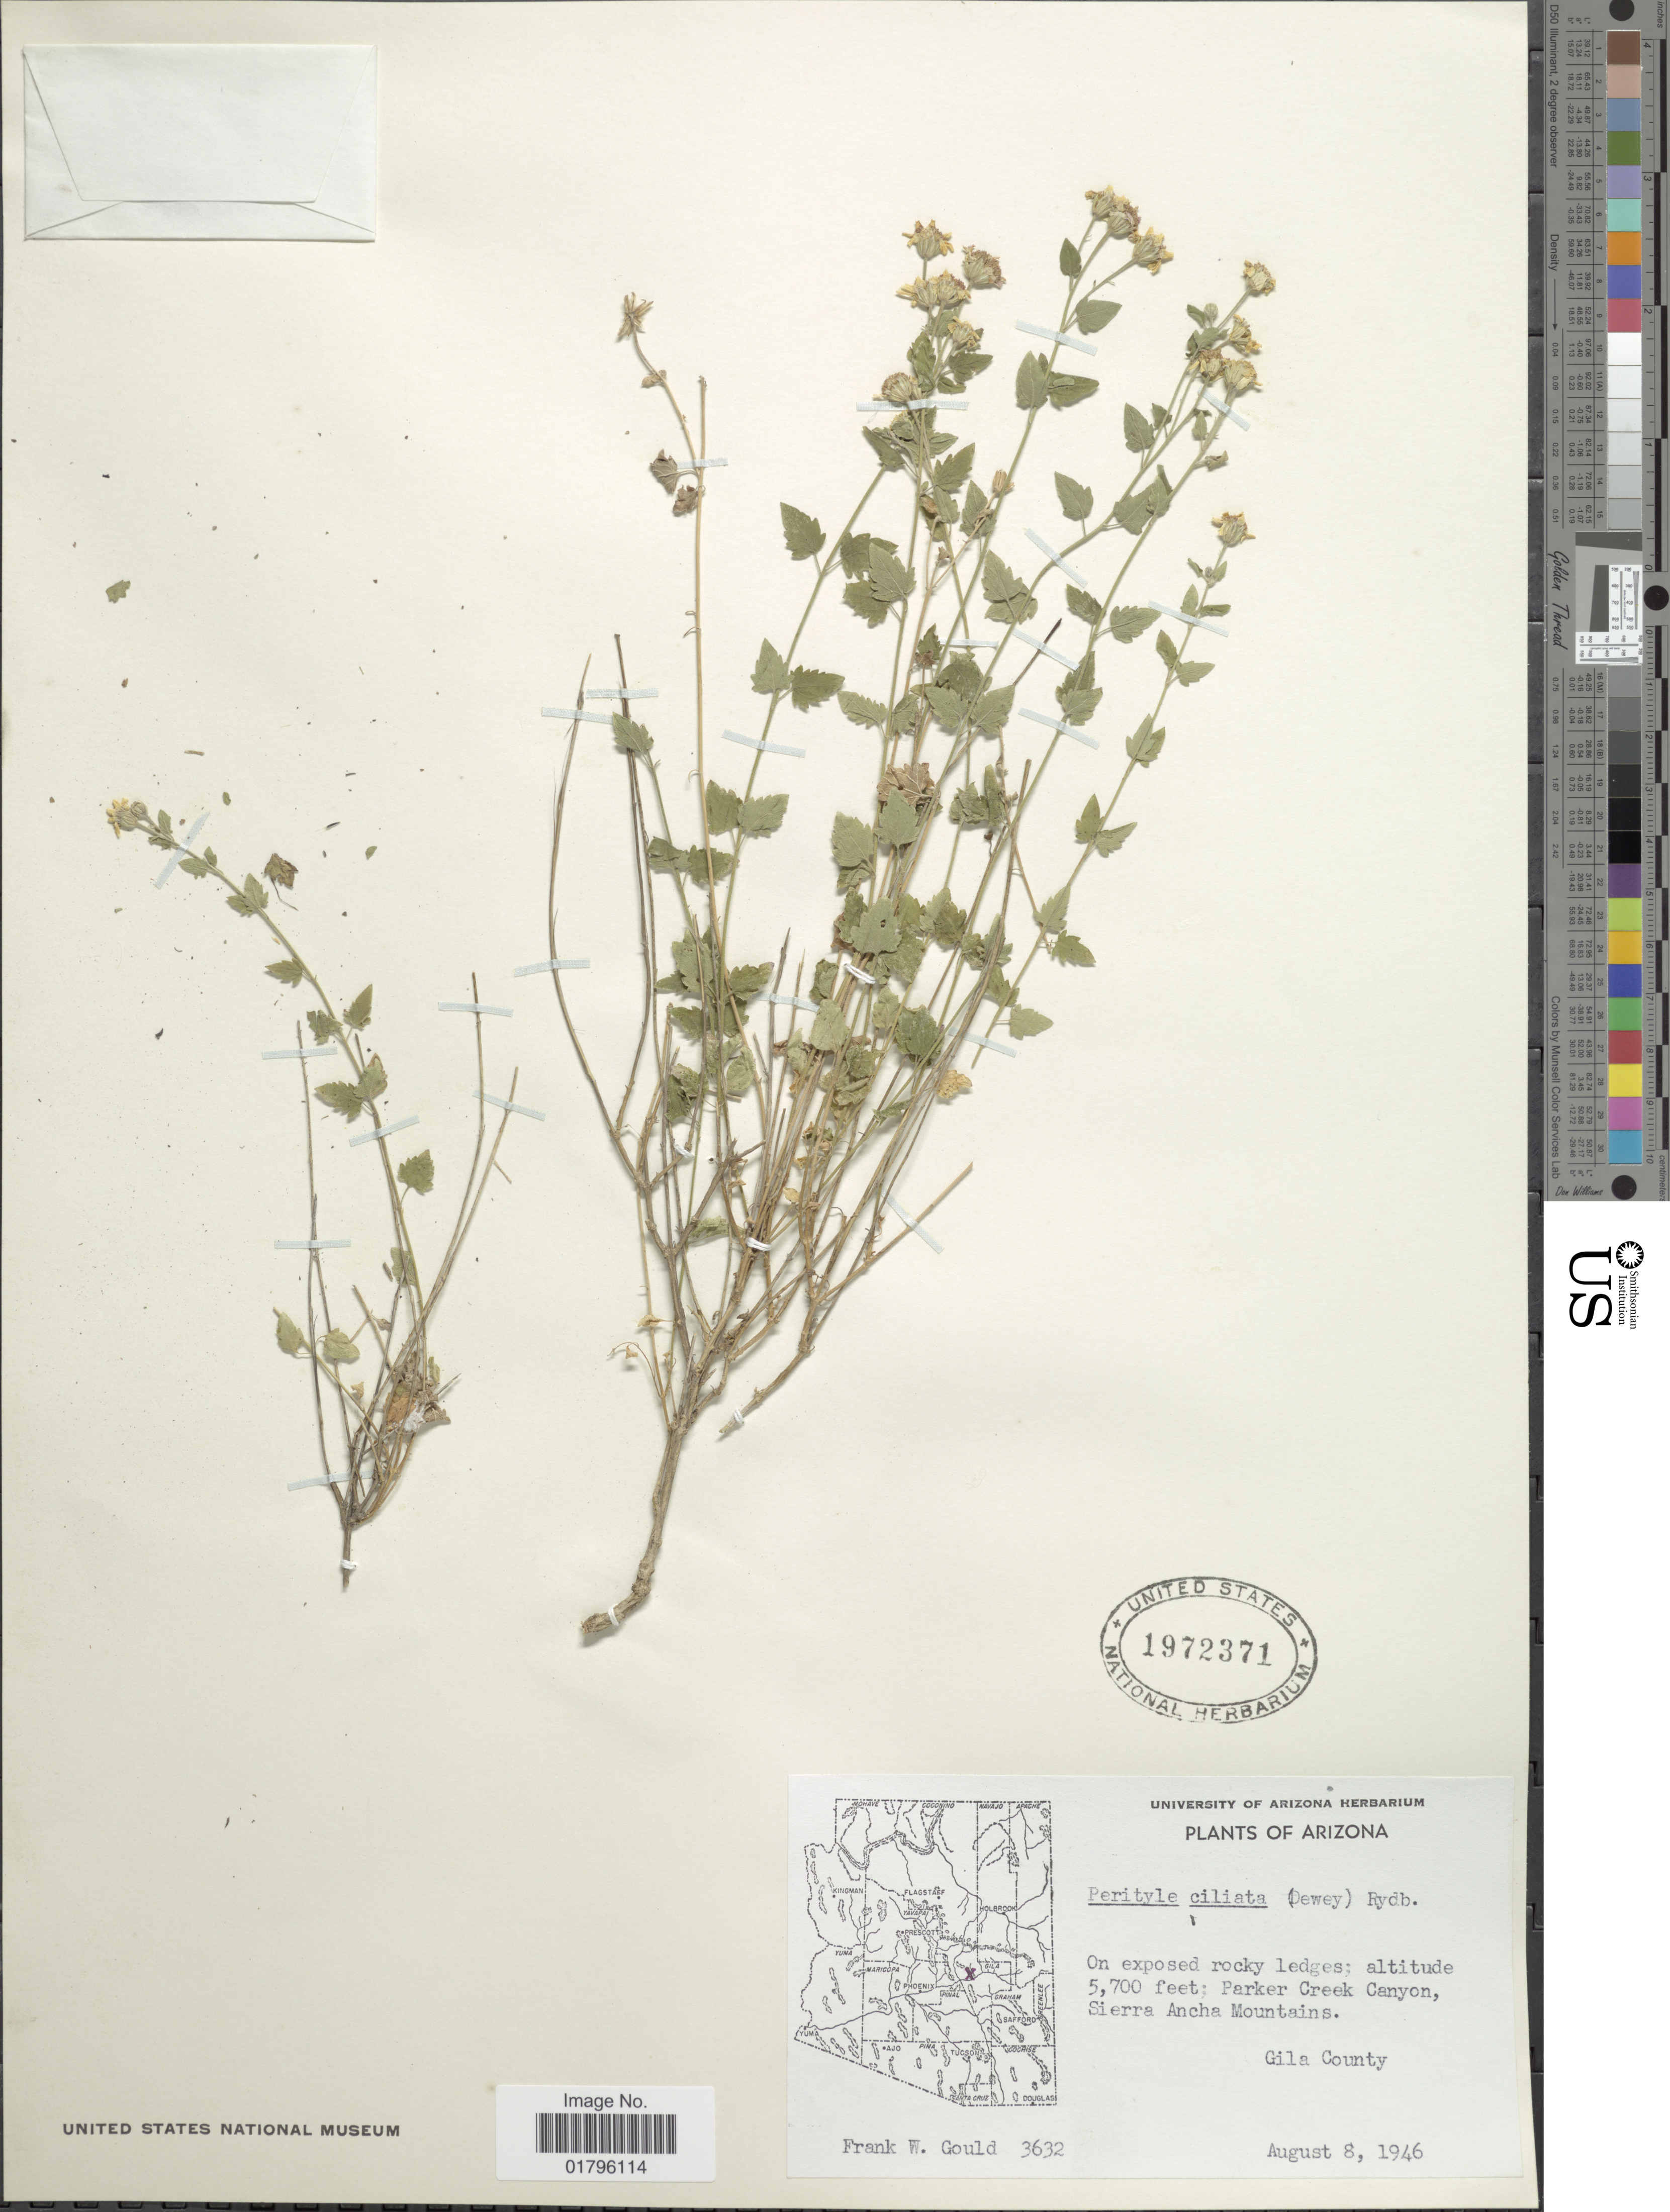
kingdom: Plantae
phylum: Tracheophyta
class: Magnoliopsida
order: Asterales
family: Asteraceae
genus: Perityle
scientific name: Perityle ciliata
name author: (L.H. Dewey) Rydb.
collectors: F. W. Gould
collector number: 3632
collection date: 1946-08-08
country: United States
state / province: Arizona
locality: Parker Creek Canyon, Sierra Ancha Mountains. Gila County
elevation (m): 1737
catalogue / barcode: US 1972371